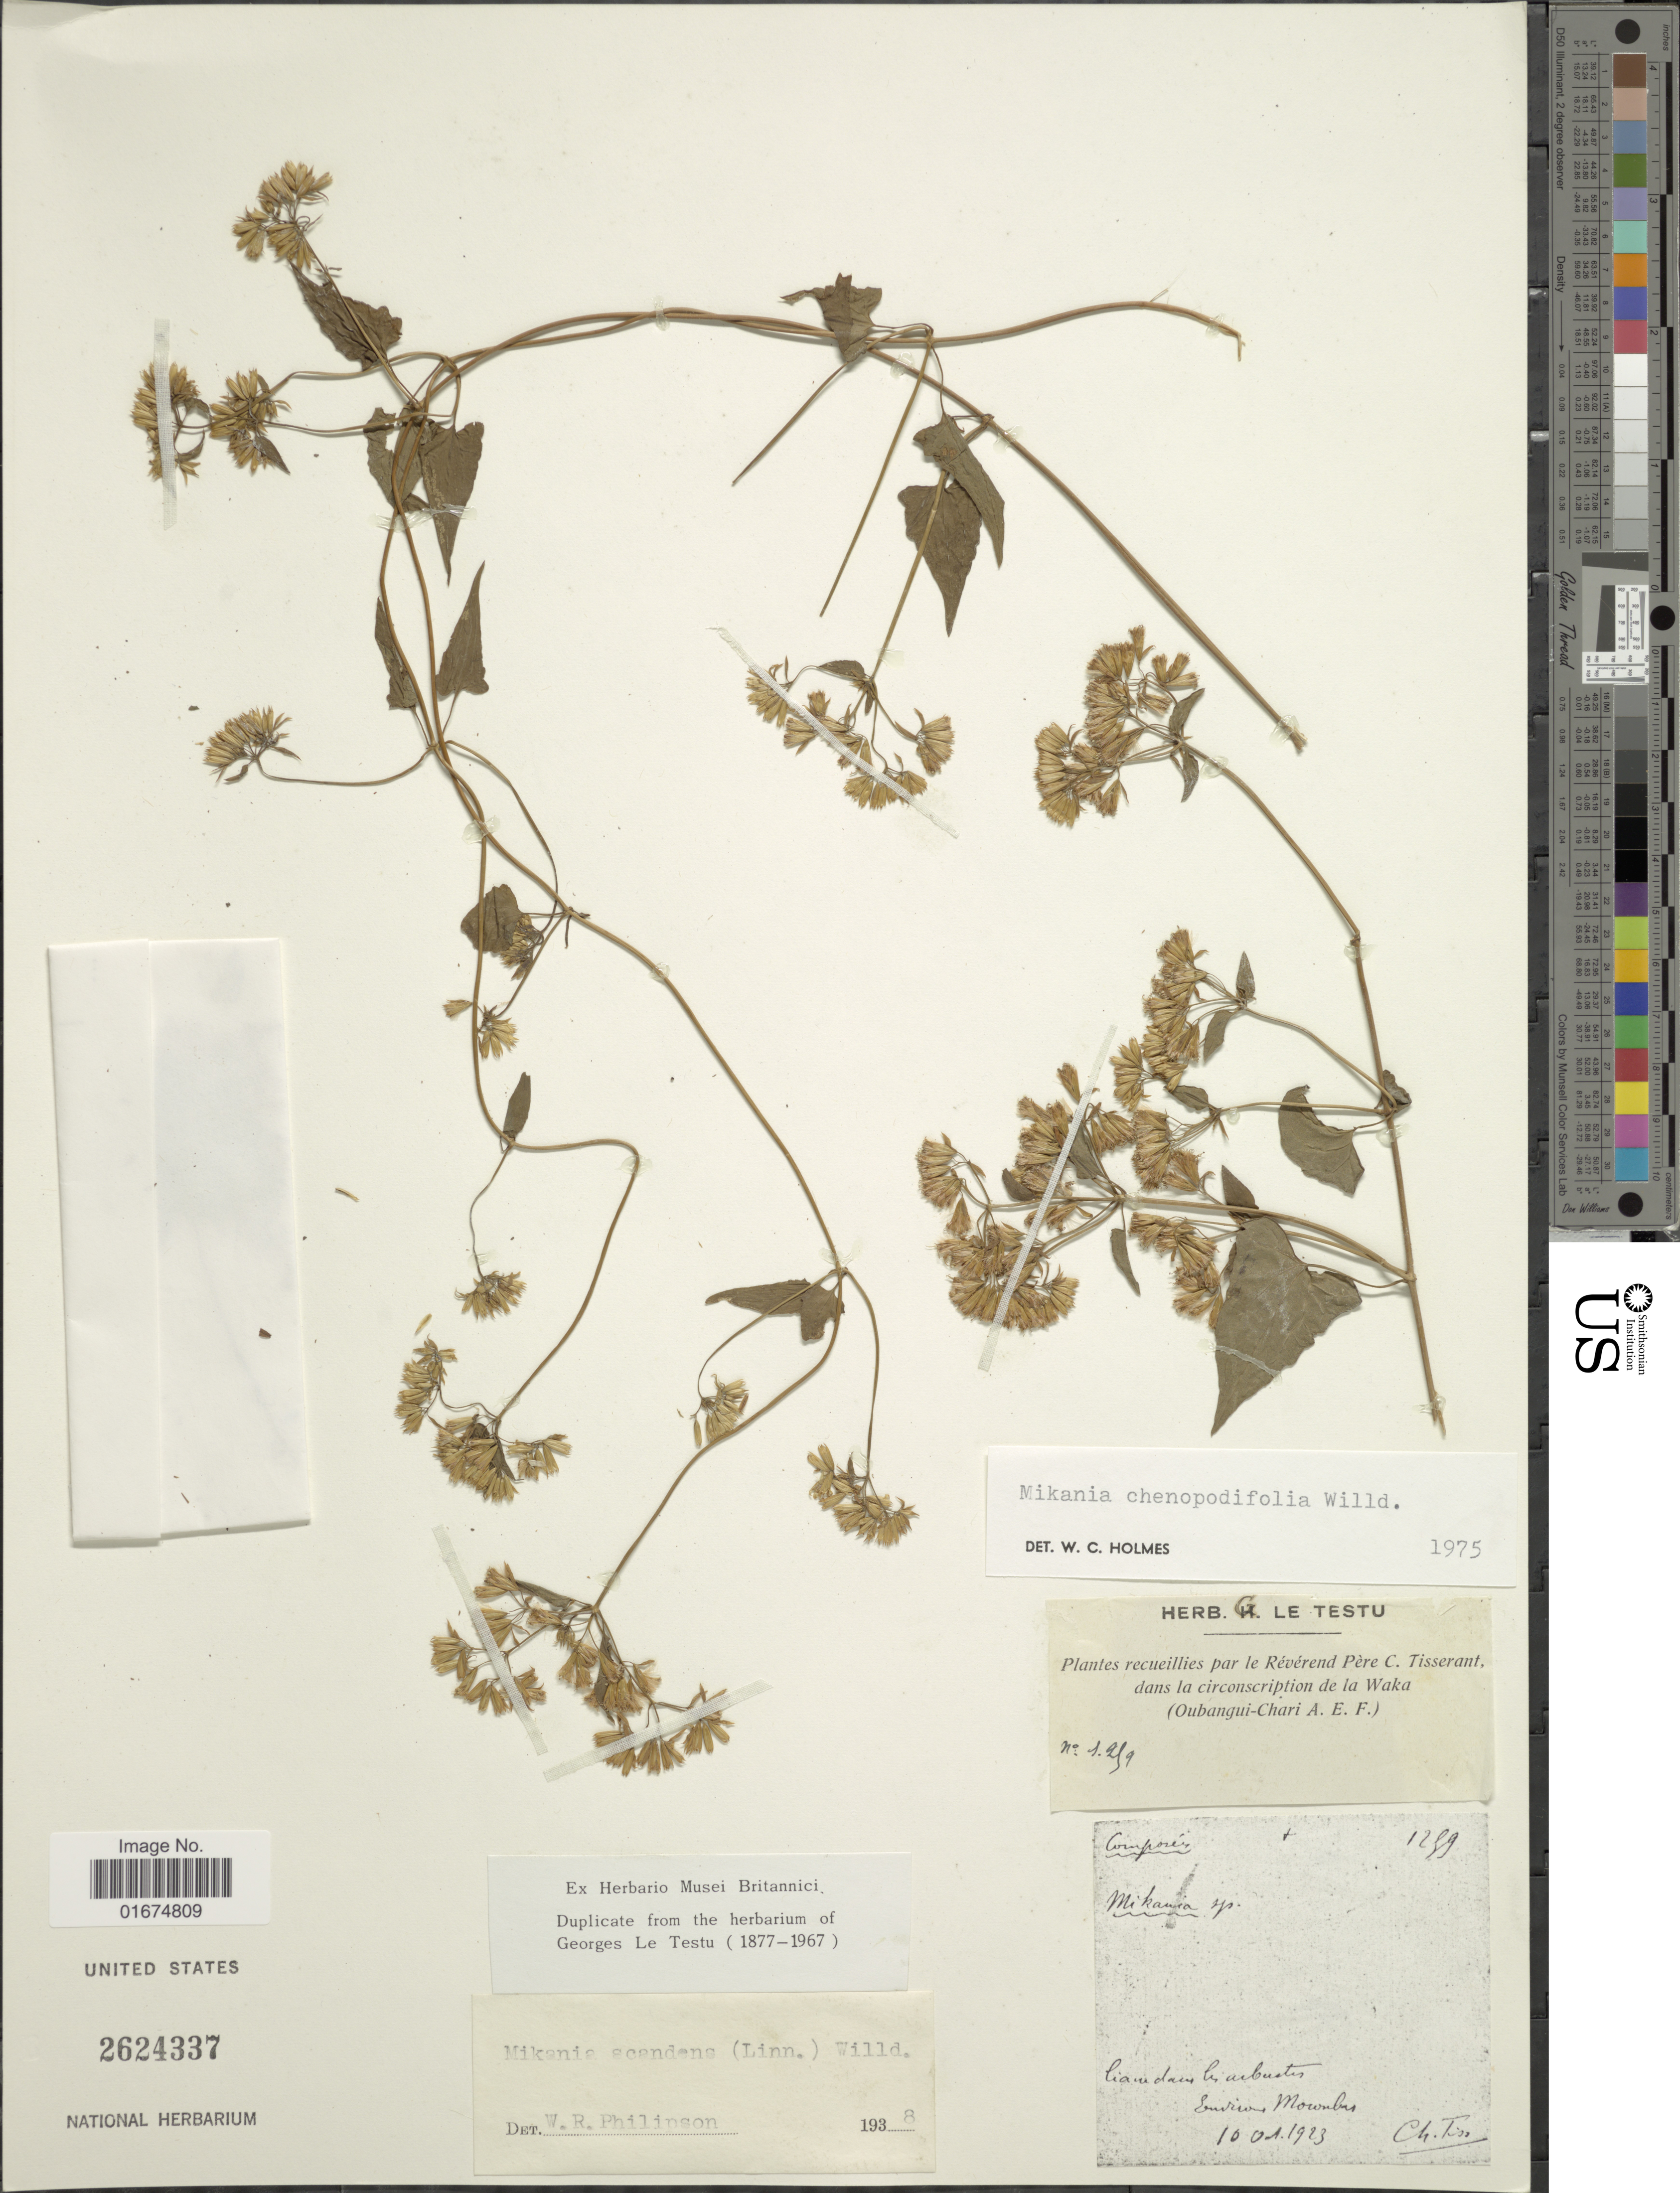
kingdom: Plantae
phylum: Tracheophyta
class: Magnoliopsida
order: Asterales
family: Asteraceae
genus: Mikania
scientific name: Mikania chenopodifolia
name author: Willd.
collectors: C. Tisserant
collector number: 128a*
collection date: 1923-01-10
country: Central African Republic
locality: Plantes recueillies par le Reverend Pere C. Tisserant, dans la circonscription de la Waka (Oubangui-Chari A.E.F), Environs Moroubas.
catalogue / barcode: US 2624337